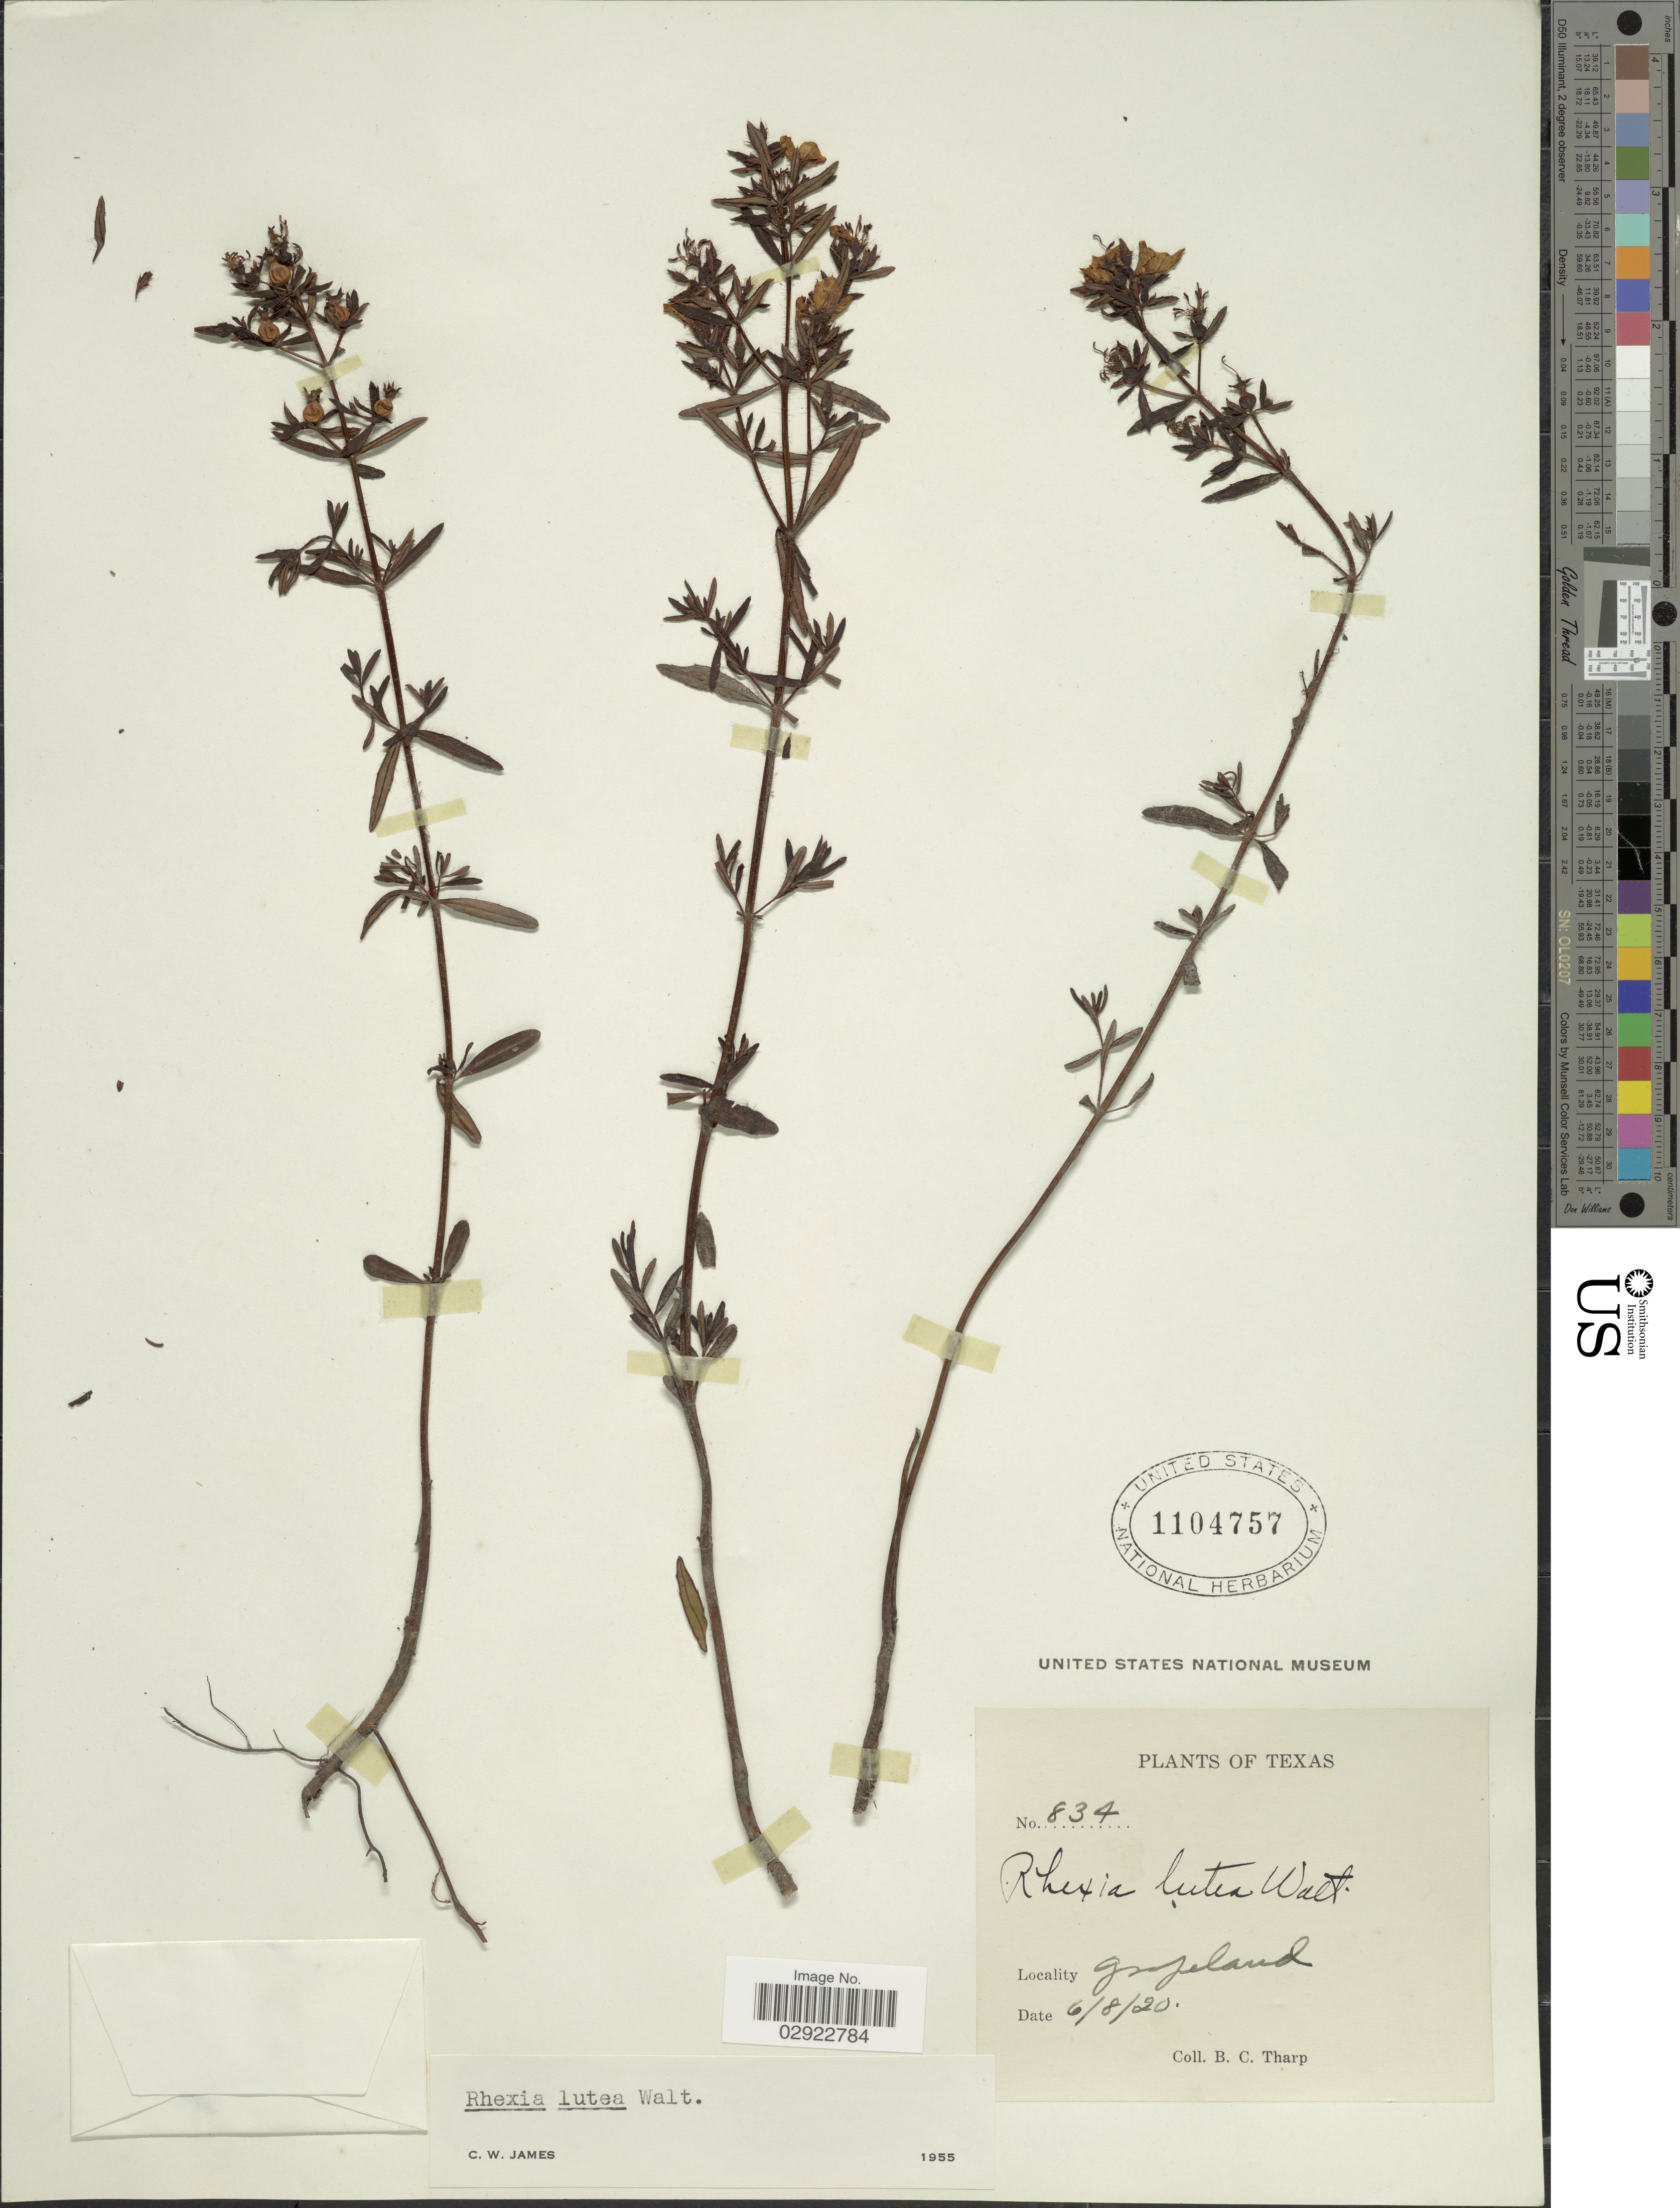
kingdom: Plantae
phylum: Tracheophyta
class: Magnoliopsida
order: Myrtales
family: Melastomataceae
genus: Rhexia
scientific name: Rhexia lutea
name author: Walter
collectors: B. C. Tharp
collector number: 834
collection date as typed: Transcribed d/m/y: 8/6/20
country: United States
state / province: Texas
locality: Grapeland.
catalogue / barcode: US 1104757